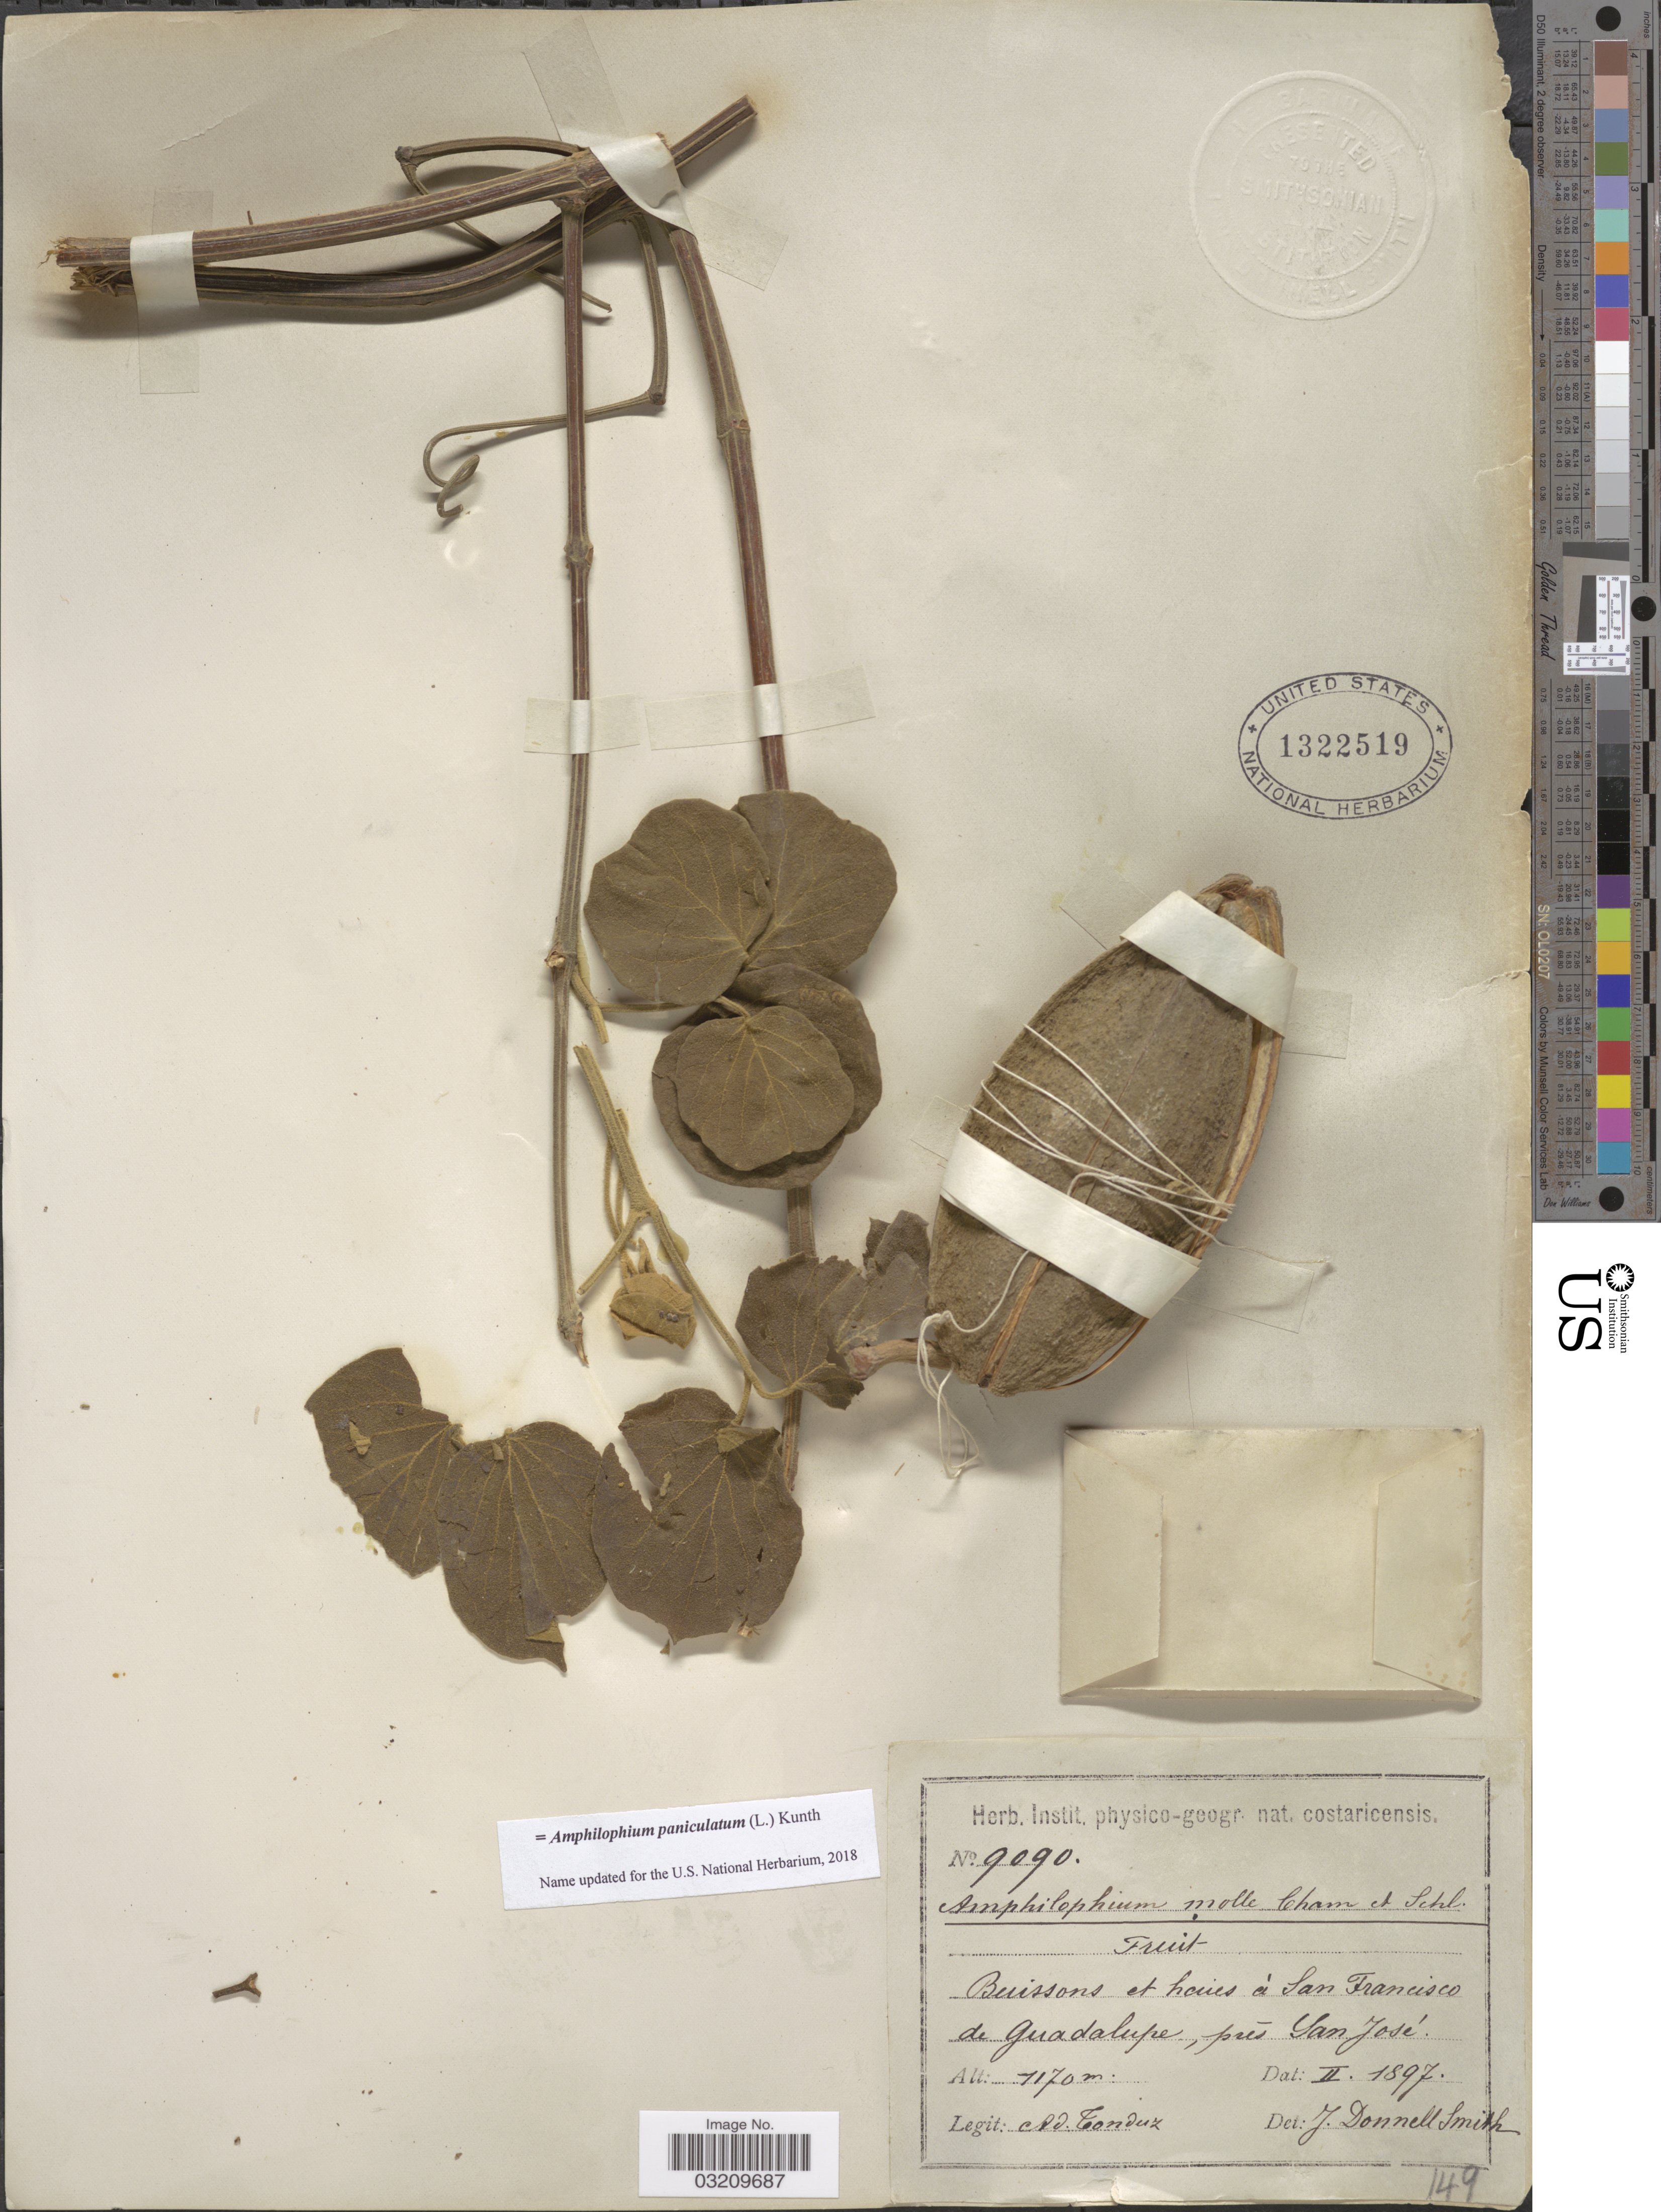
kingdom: Plantae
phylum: Tracheophyta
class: Magnoliopsida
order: Lamiales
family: Bignoniaceae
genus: Amphilophium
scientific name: Amphilophium paniculatum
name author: (L.) Kunth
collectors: A. Tonduz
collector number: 9090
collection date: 1897-02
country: Costa Rica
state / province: San José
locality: Buissons et haies á San Francisco de Guadalupe, prés San José.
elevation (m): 1170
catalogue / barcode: US 1322519